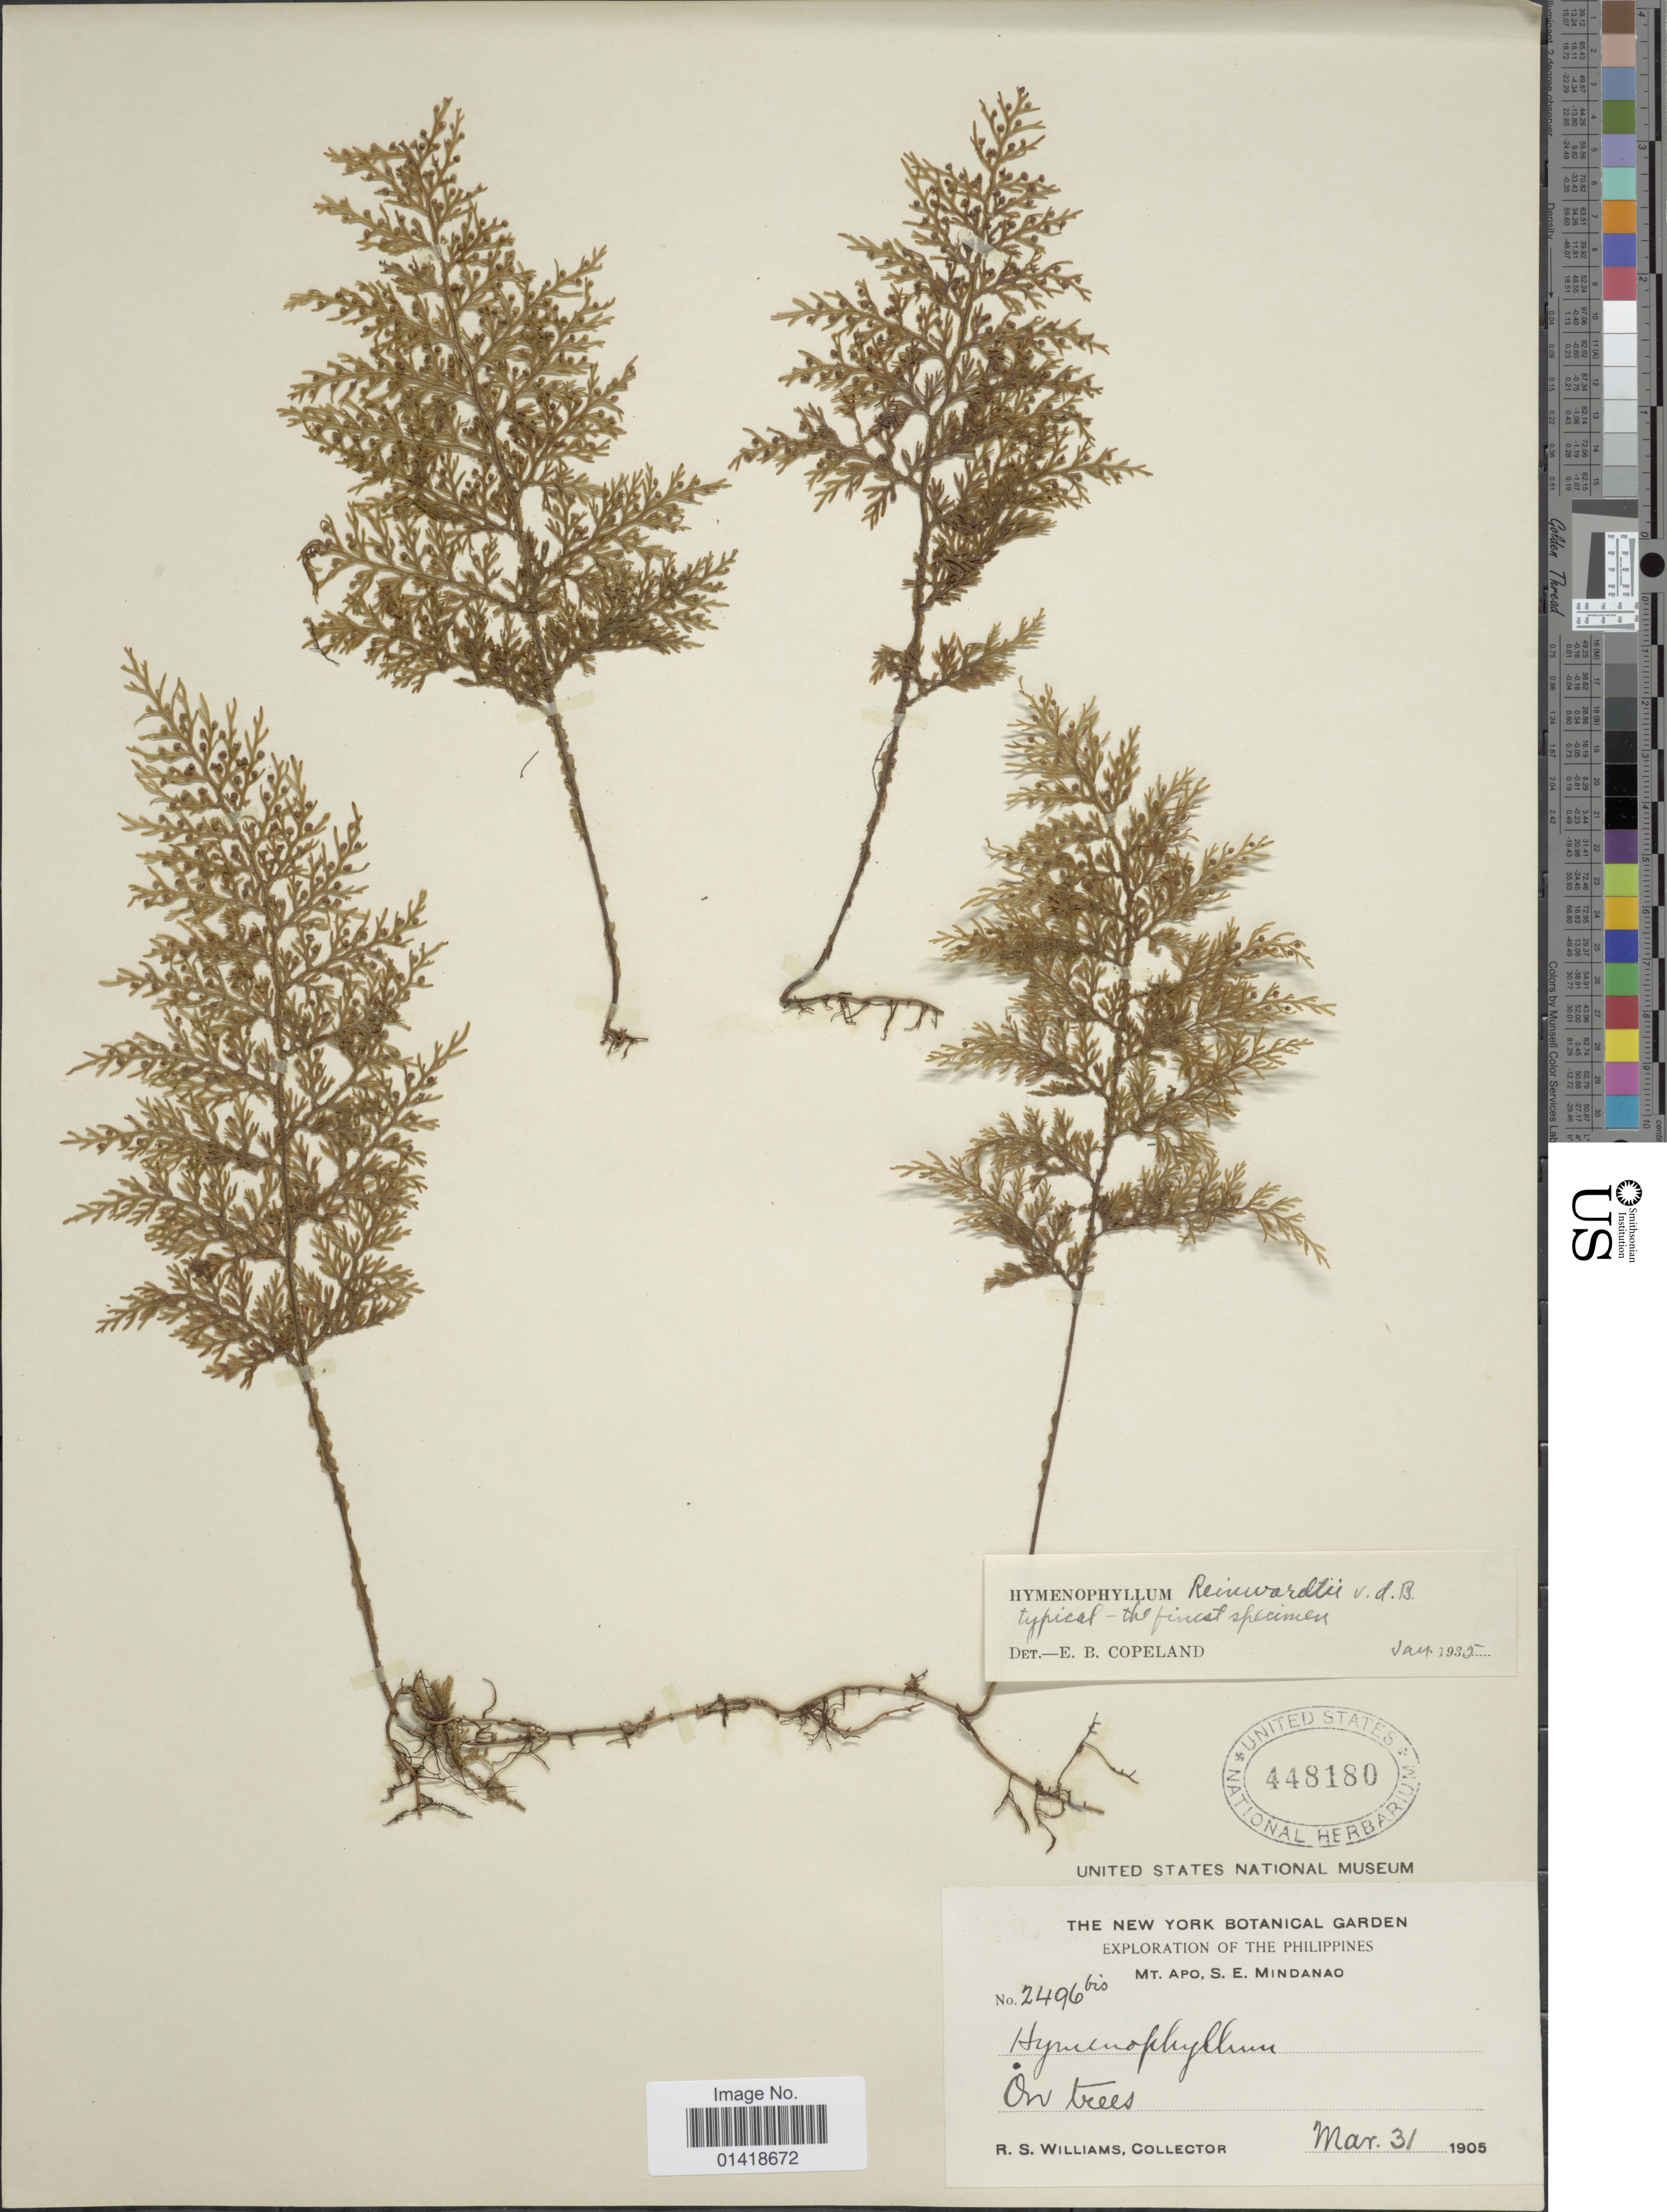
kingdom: Plantae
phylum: Tracheophyta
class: Polypodiopsida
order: Hymenophyllales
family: Hymenophyllaceae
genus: Hymenophyllum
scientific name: Hymenophyllum reinwardtii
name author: Bosch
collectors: R. S. Williams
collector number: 2496 bis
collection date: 1905-03-31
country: Philippines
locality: The Philippines. Mt. Apo, S.E. Mindanao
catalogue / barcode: US 448180